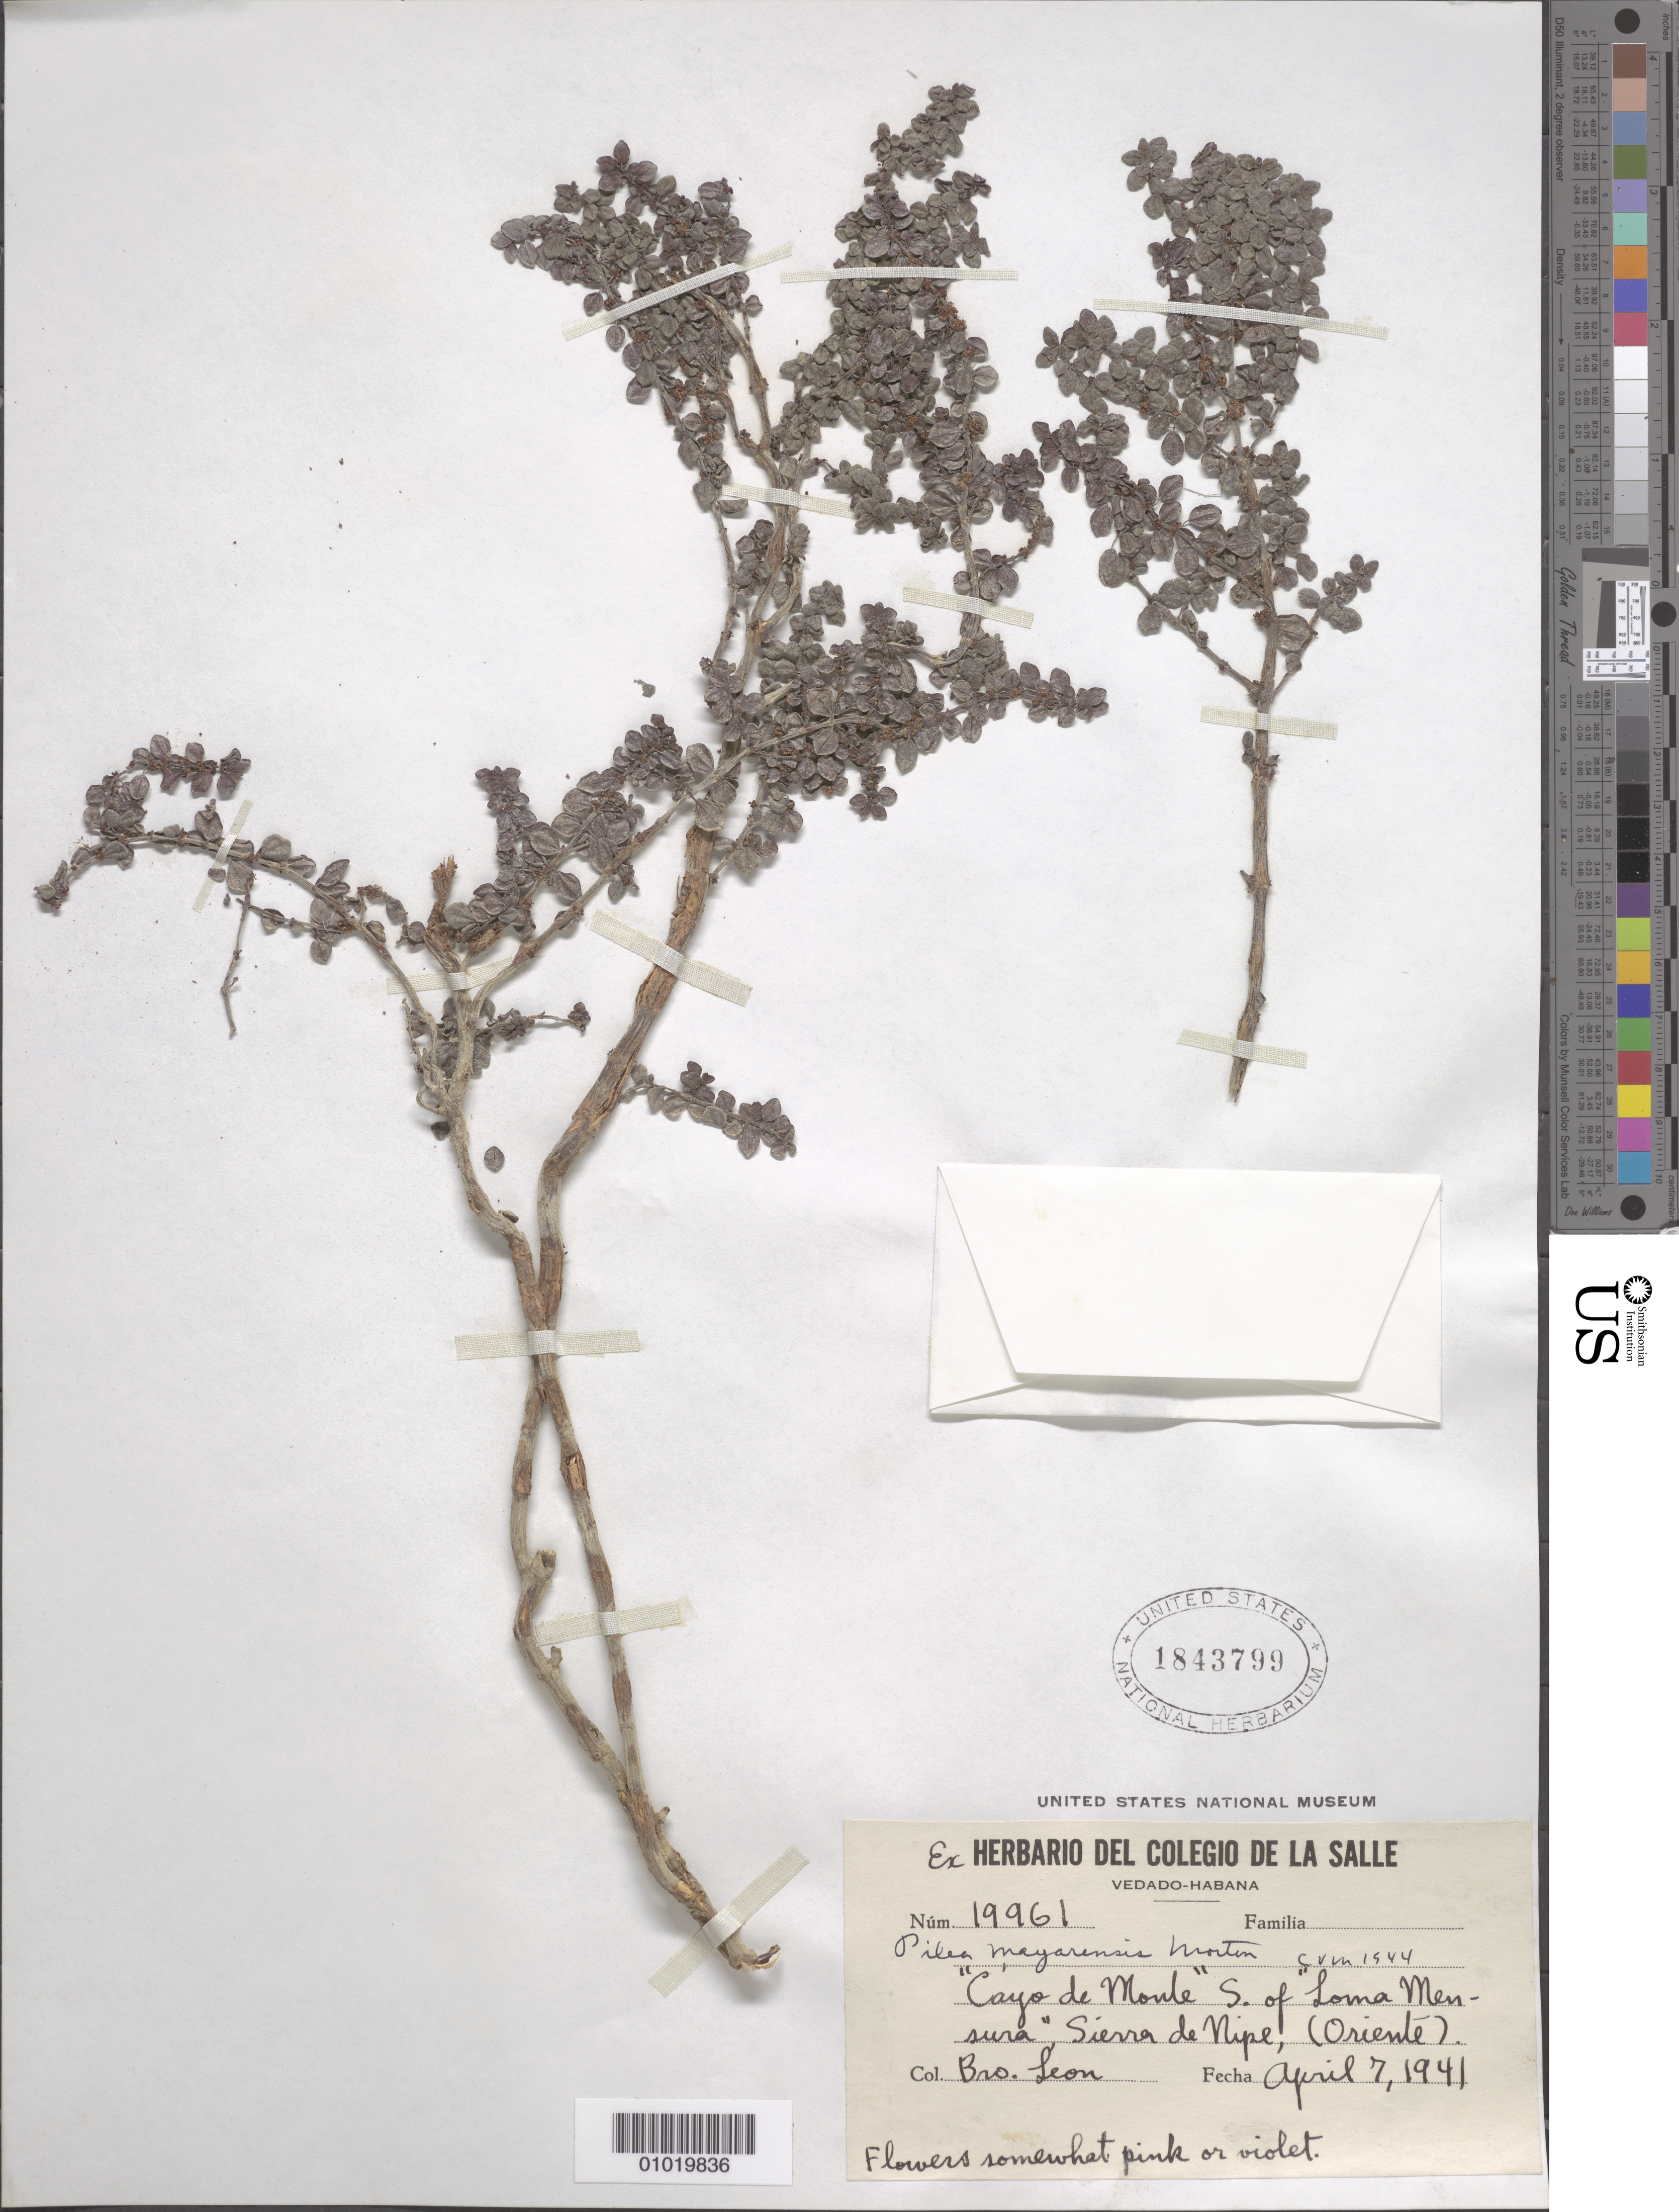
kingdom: Plantae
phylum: Tracheophyta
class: Magnoliopsida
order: Rosales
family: Urticaceae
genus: Pilea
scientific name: Pilea mayarensis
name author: C.V. Morton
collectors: Bro. León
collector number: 19961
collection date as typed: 07 Apr 1941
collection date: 1941-04-07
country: Cuba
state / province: Holguín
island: Cuba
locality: Cayo de Monle, S of Loma Mensura Sierra de Nipe, Oriente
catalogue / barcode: US 1843799